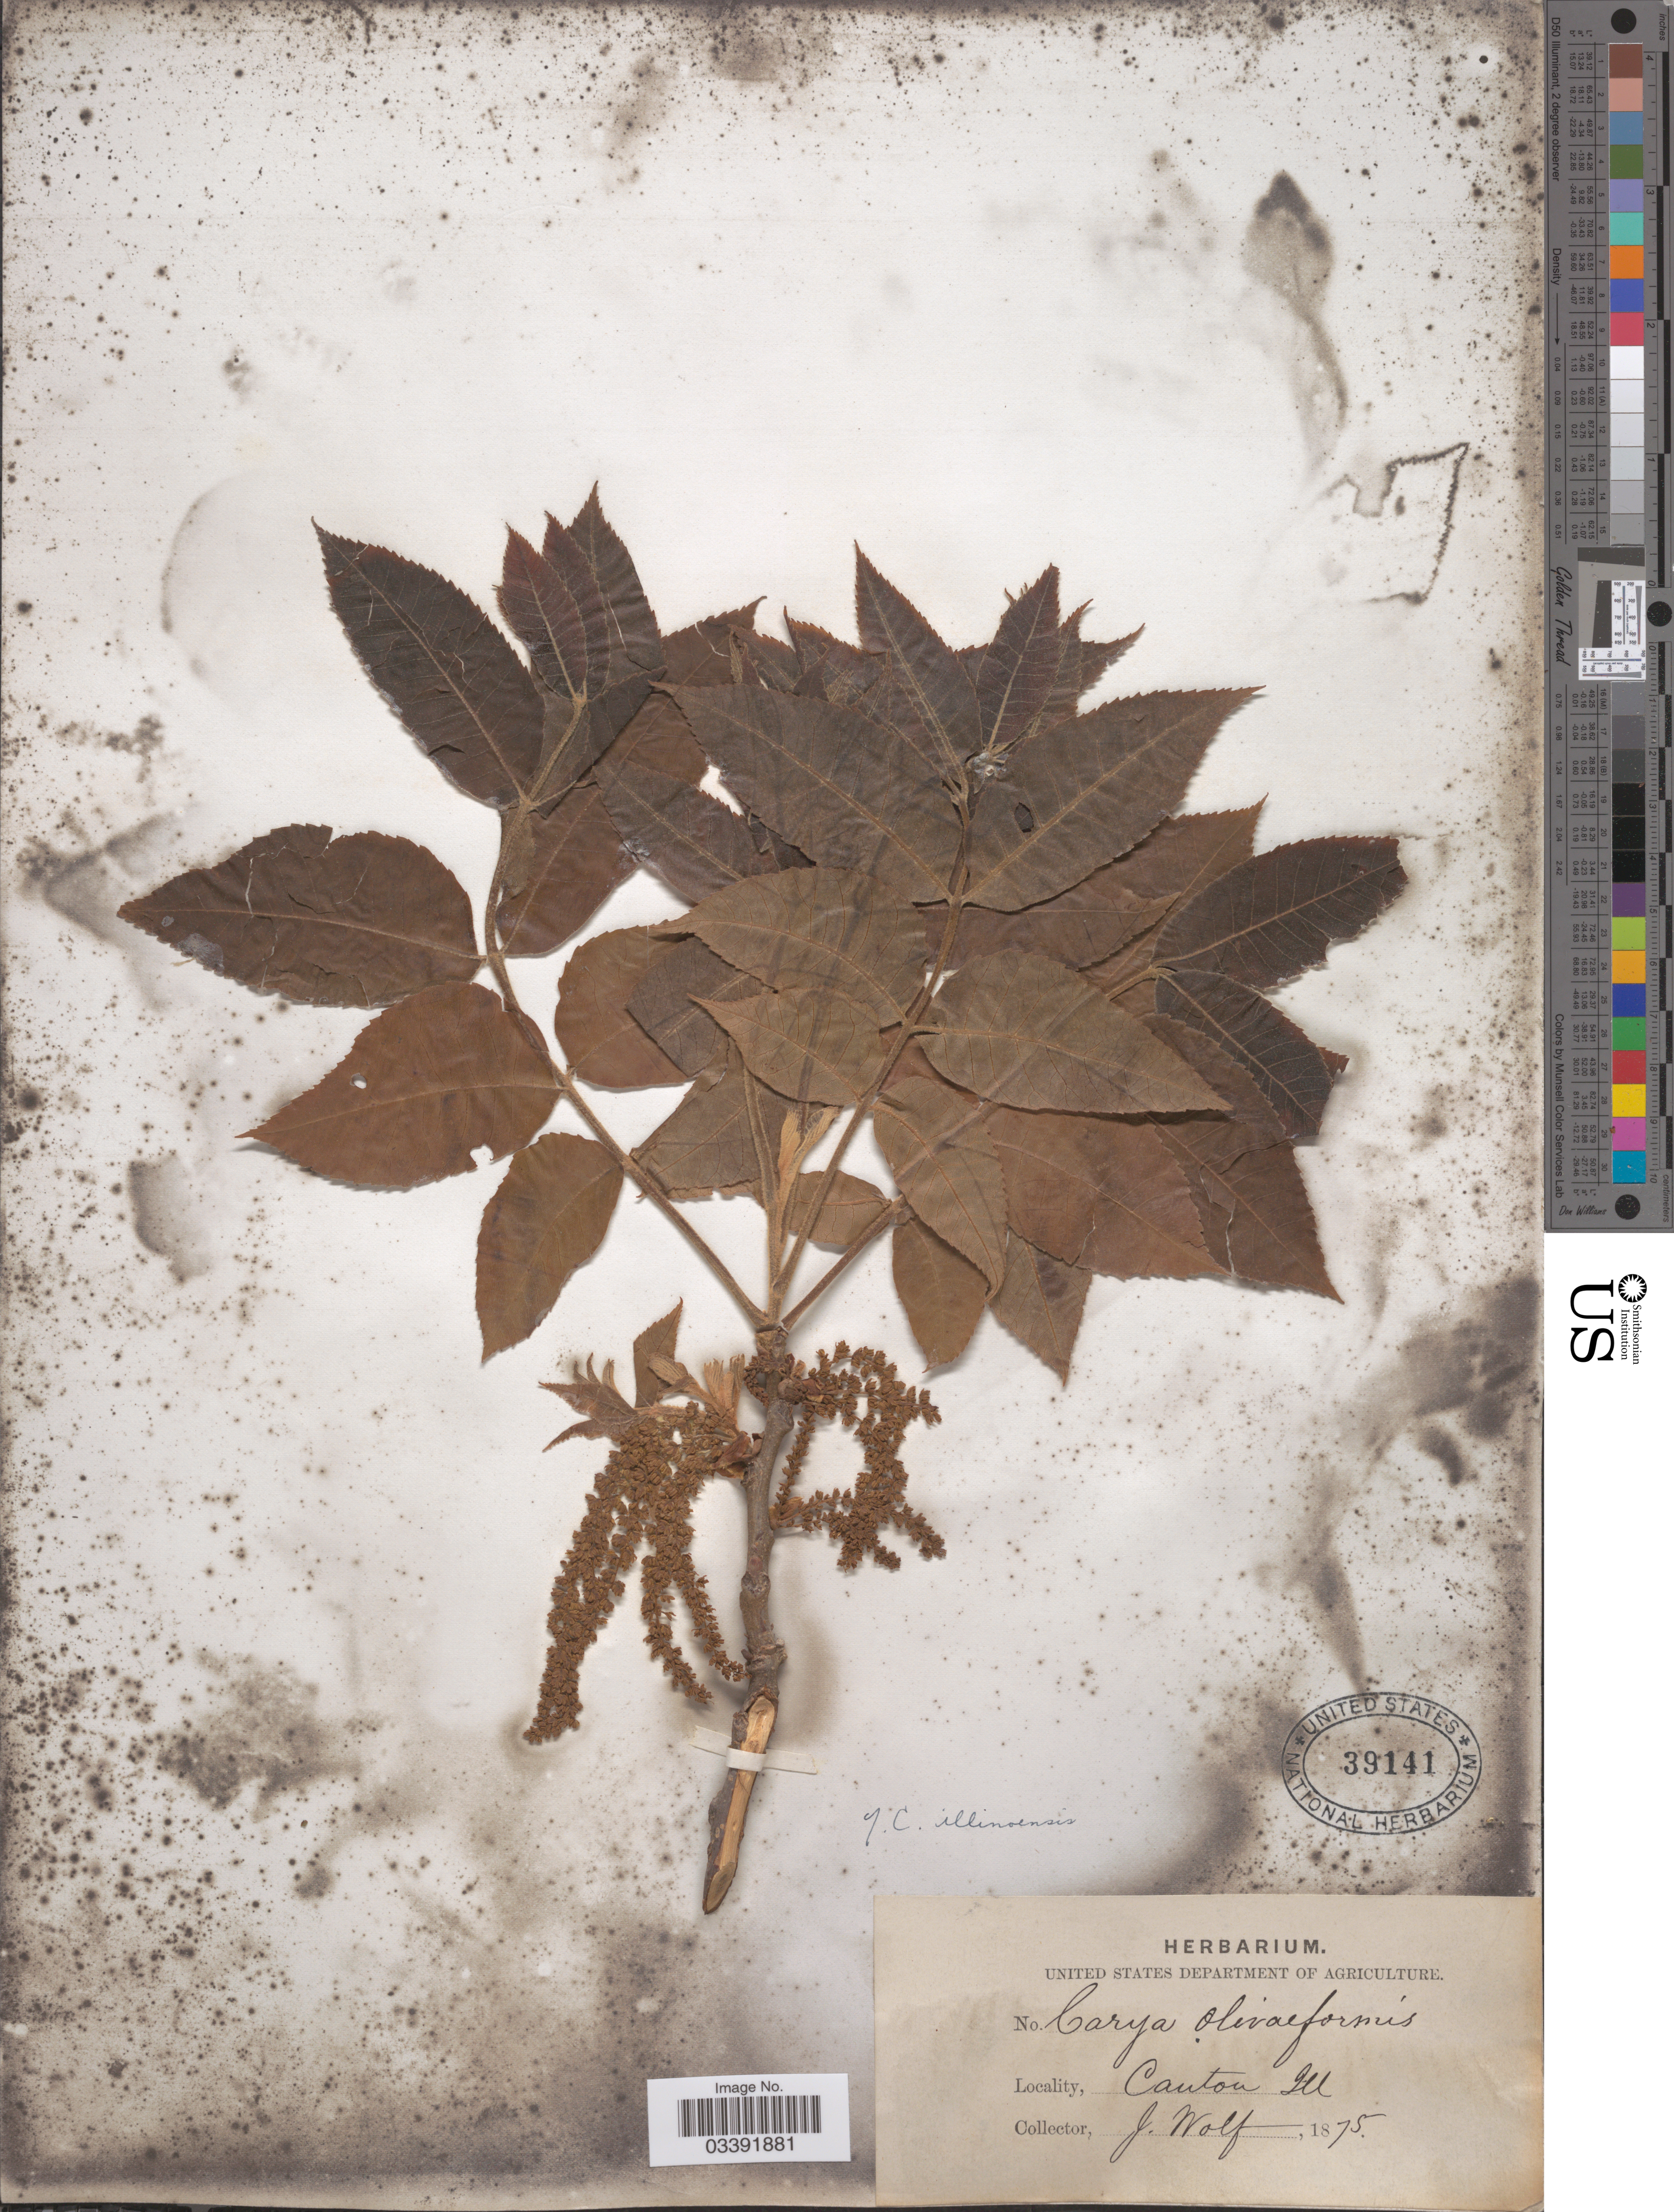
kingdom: Plantae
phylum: Tracheophyta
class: Magnoliopsida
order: Fagales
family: Juglandaceae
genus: Carya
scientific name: Carya illinoinensis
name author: (Wangenh.) K. Koch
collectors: J. Wolf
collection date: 1875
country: United States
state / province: Illinois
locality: Canton.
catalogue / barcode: US 39141